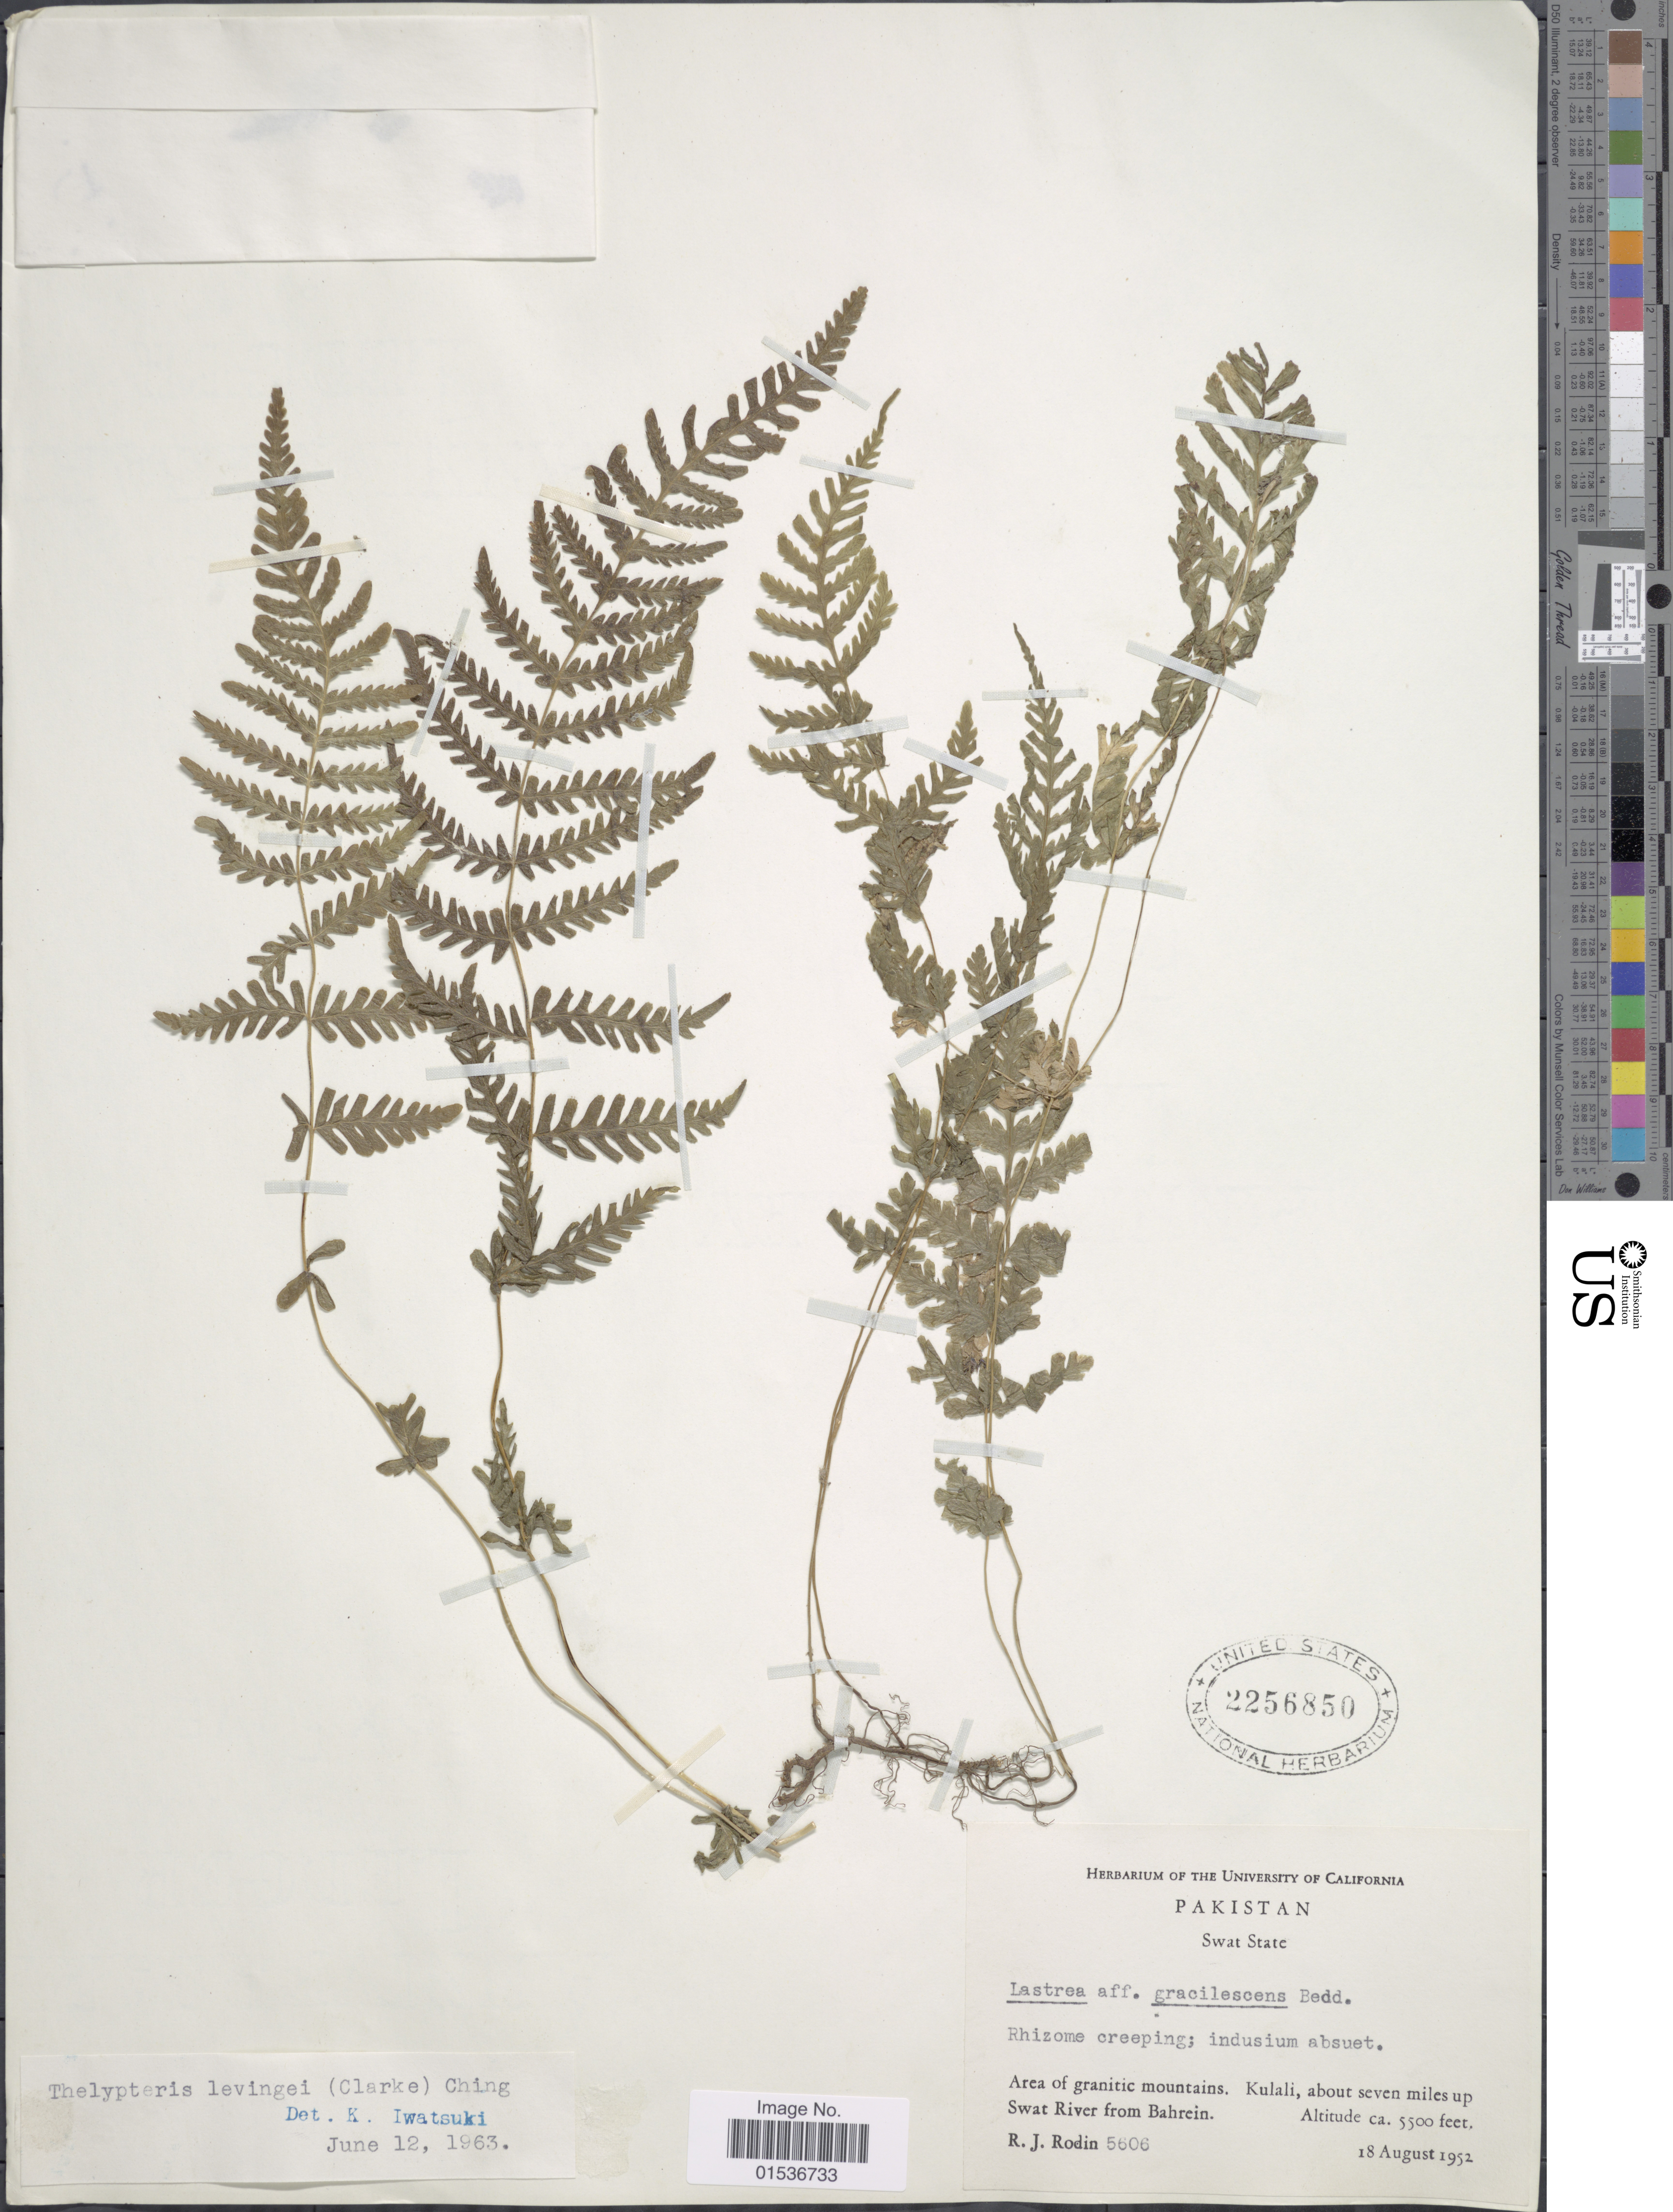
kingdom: Plantae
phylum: Tracheophyta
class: Polypodiopsida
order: Polypodiales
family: Thelypteridaceae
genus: Pseudophegopteris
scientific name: Pseudophegopteris levingei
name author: (C.B. Clarke) Ching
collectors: R. J. Rodin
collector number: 5606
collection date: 1952-08-18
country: Pakistan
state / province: Khyber Pakhtunkhwa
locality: Pakistan, Swat State, Area of granitic mountains, Kulali about seven miles up Swat River from Bahrein.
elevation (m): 1676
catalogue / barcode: US 2256850